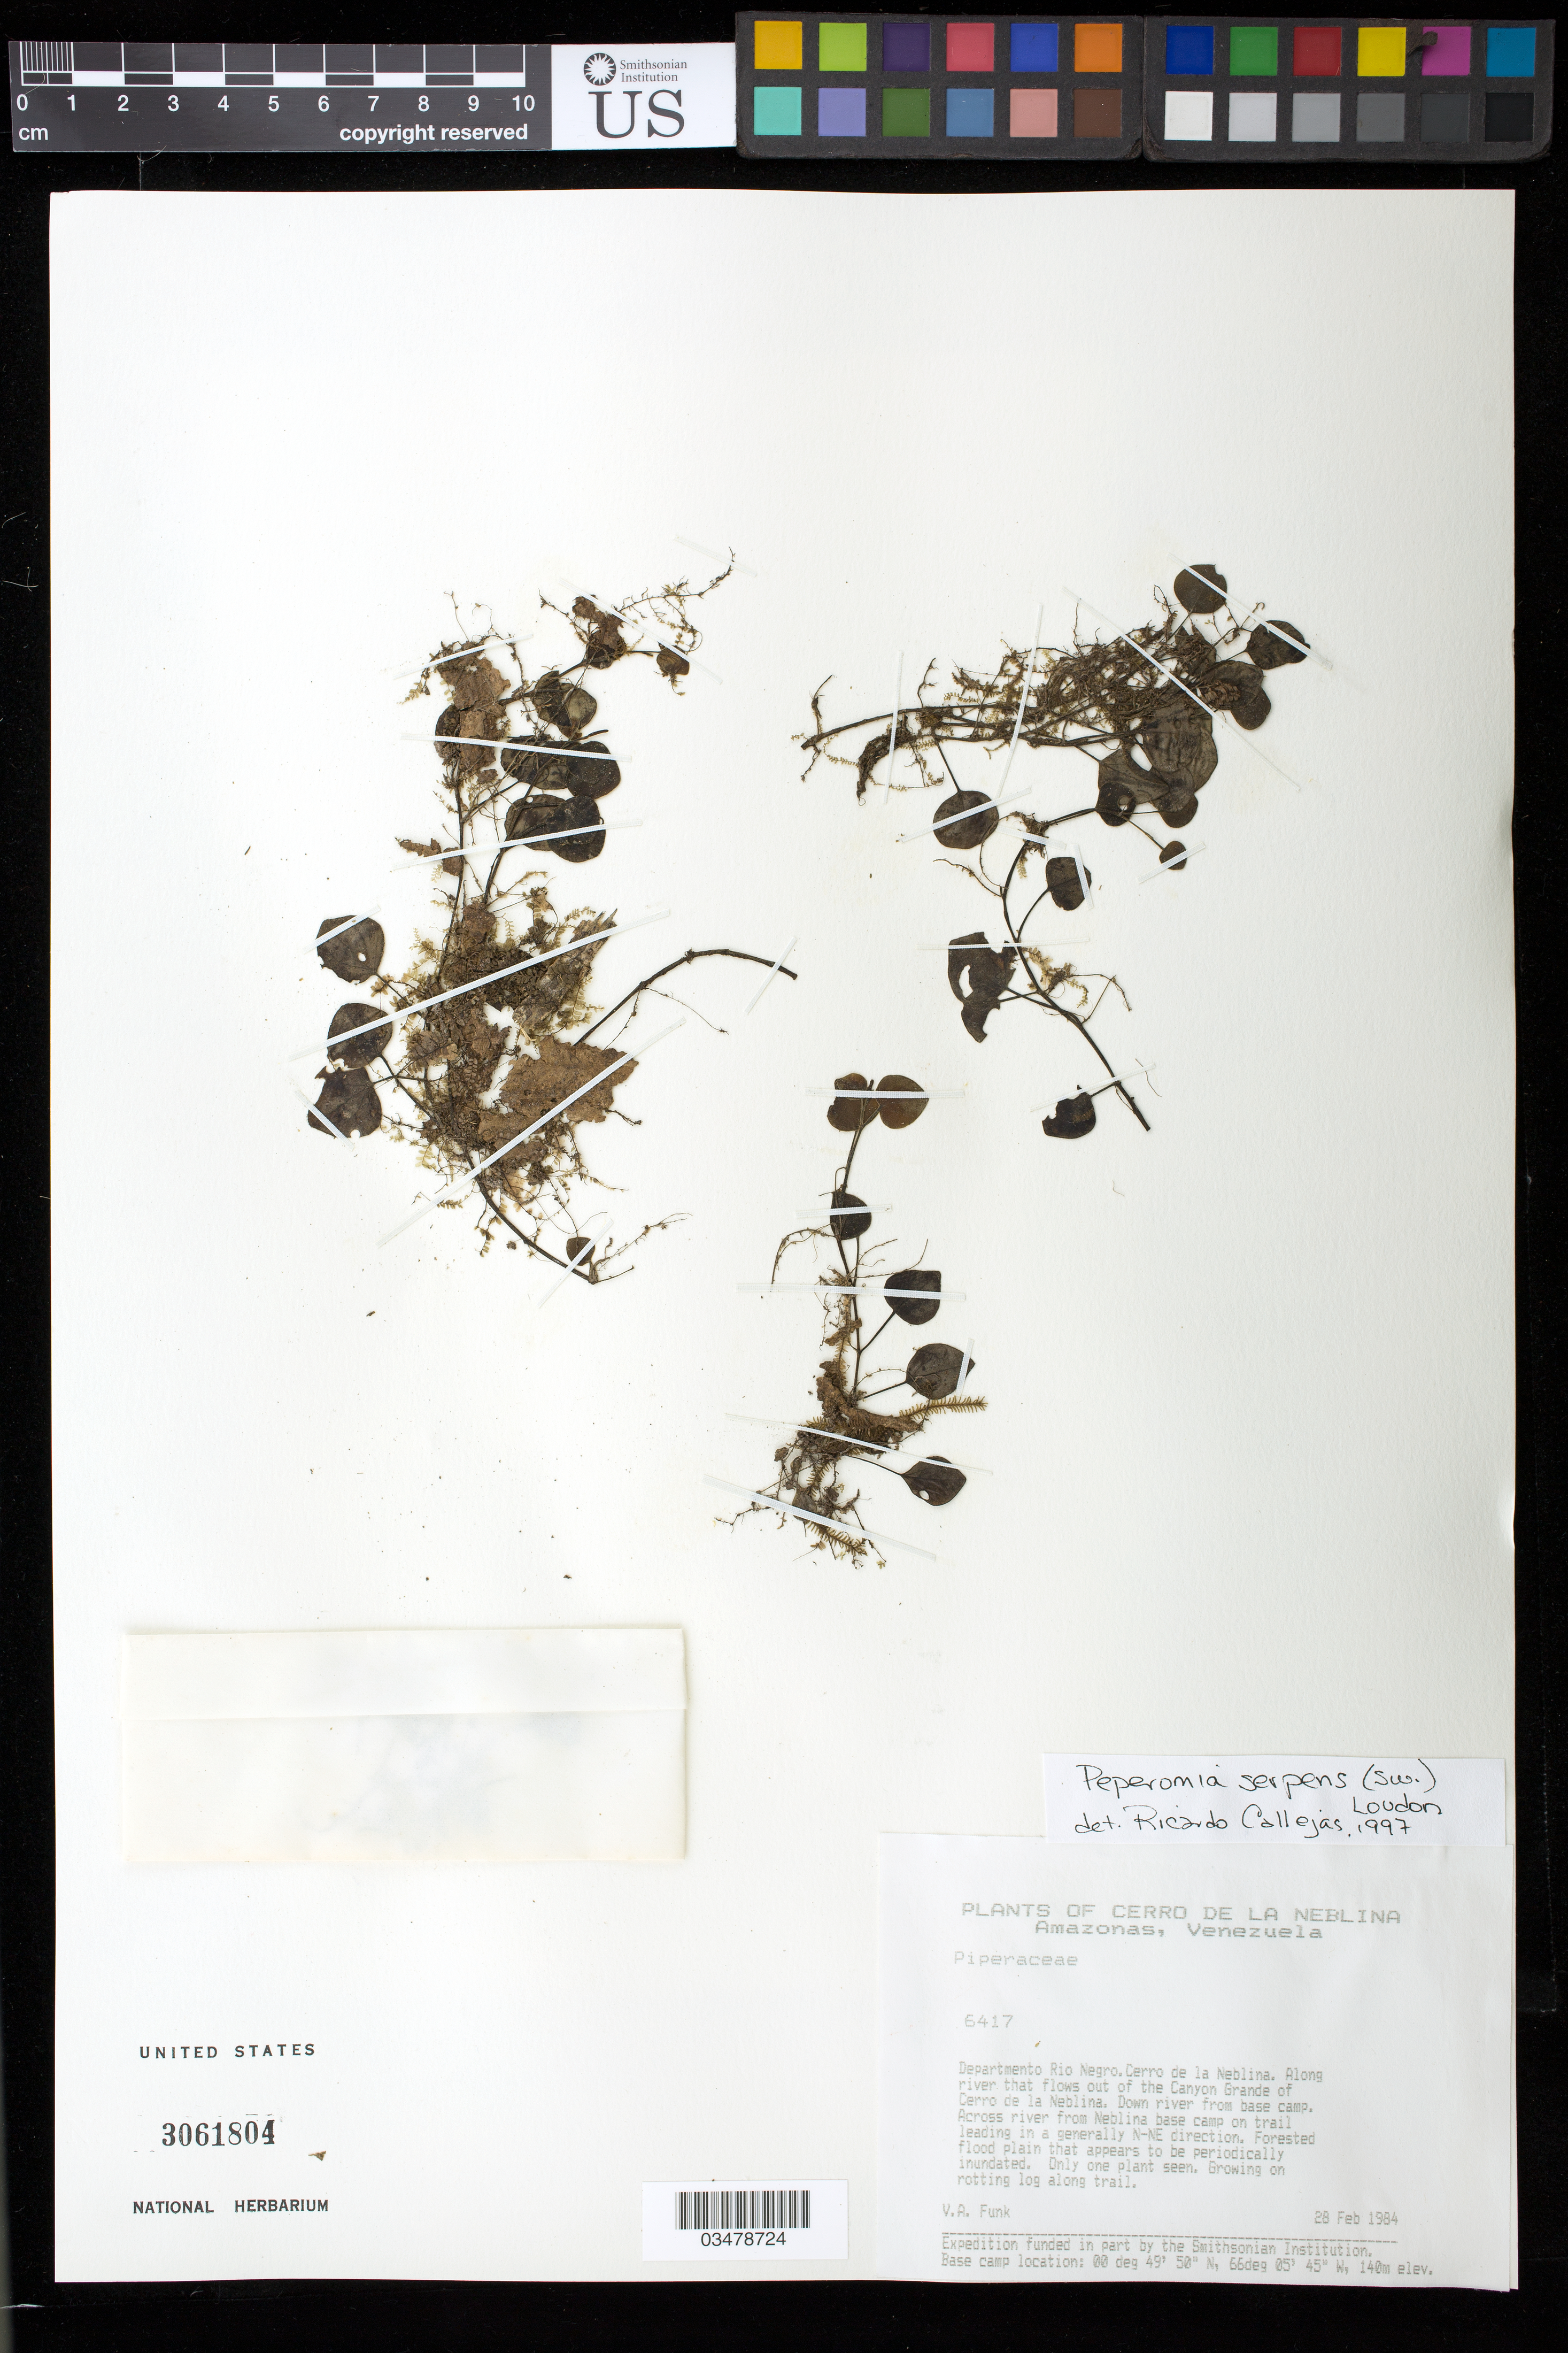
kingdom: Plantae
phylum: Tracheophyta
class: Magnoliopsida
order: Piperales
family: Piperaceae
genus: Peperomia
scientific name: Peperomia serpens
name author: (Sw.) Loudon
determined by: Callejas, Ricardo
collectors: V. Funk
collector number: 6417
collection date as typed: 28-Feb-84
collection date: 1984-02-28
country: Venezuela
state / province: Amazonas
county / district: Río Negro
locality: Cerro de la Neblina, Canyon Grande, Along river that flows out of the Canyon Grande; down river from base camp. Across river from Neblina base camp on trail leading in a generally N-NE direction.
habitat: Forested flood plain that appears to be periodically inundaed.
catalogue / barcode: US 3061804